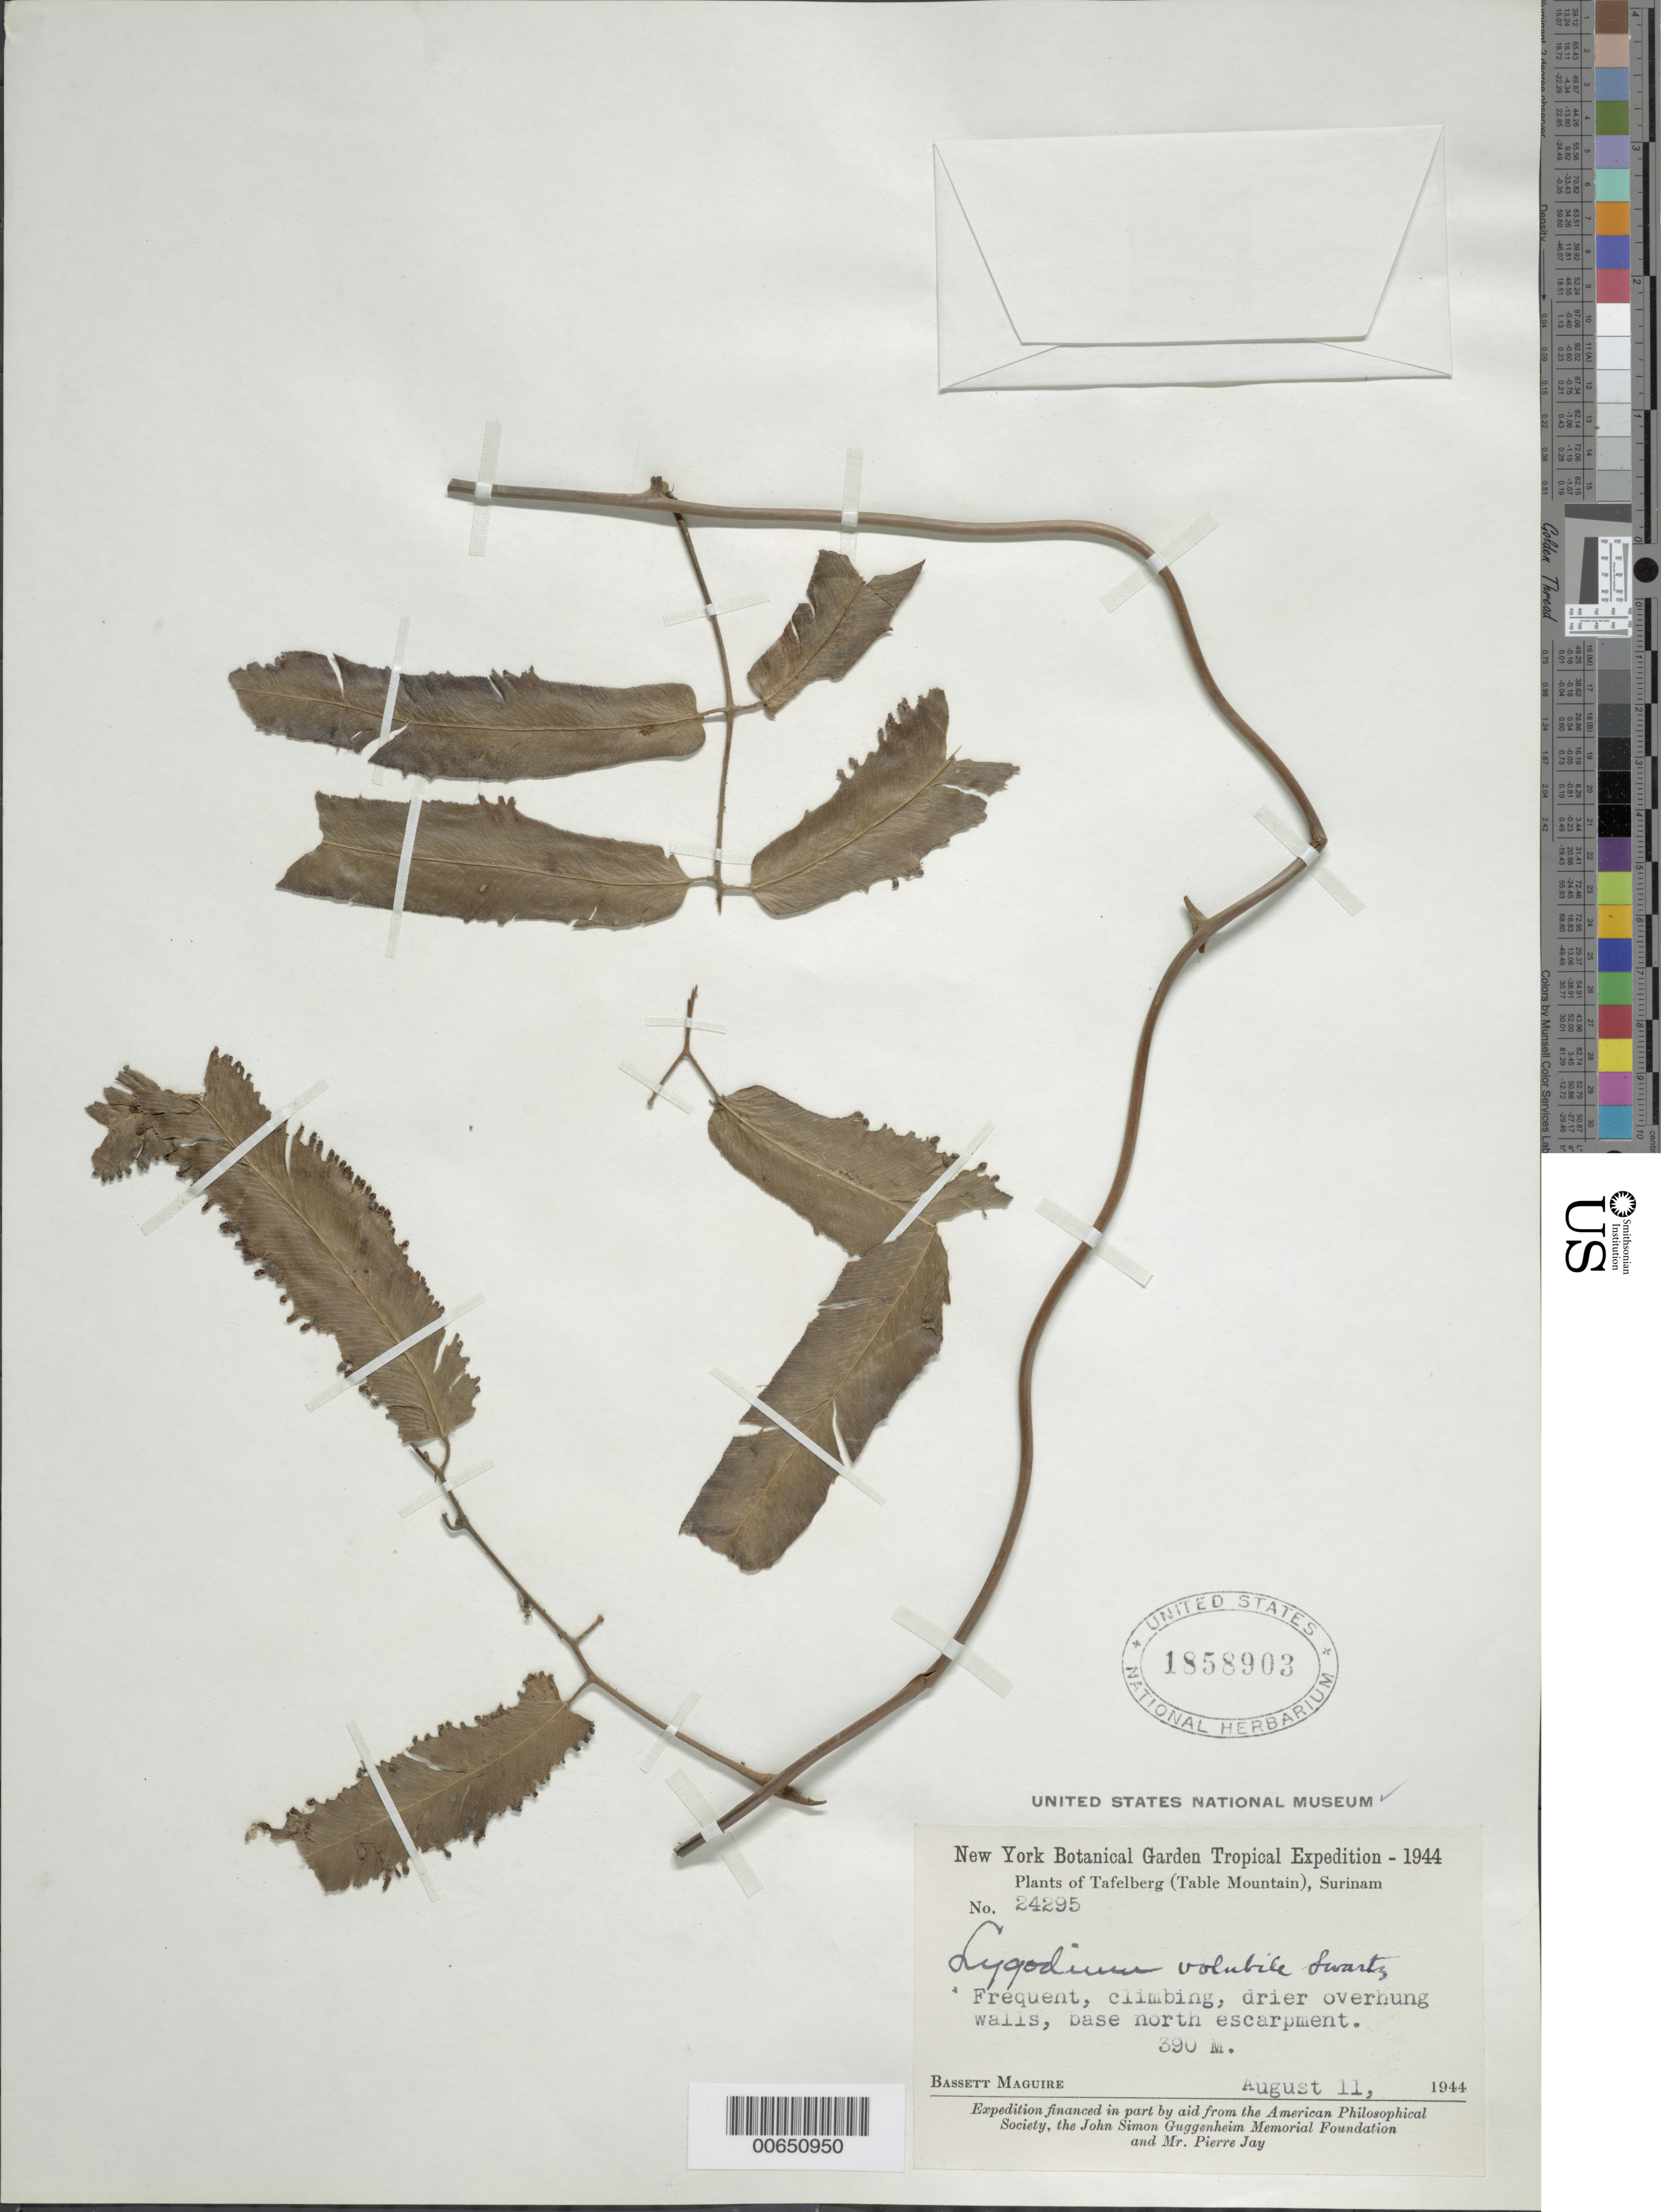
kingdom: Plantae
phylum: Tracheophyta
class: Polypodiopsida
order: Schizaeales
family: Lygodiaceae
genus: Lygodium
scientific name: Lygodium volubile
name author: Sw.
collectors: B. Maguire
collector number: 24295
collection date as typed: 11-Aug-44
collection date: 1944-08-11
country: Suriname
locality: Tafelberg (Table Mountain), north escarpment base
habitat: Drier overhung walls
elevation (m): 390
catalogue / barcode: US 1858903